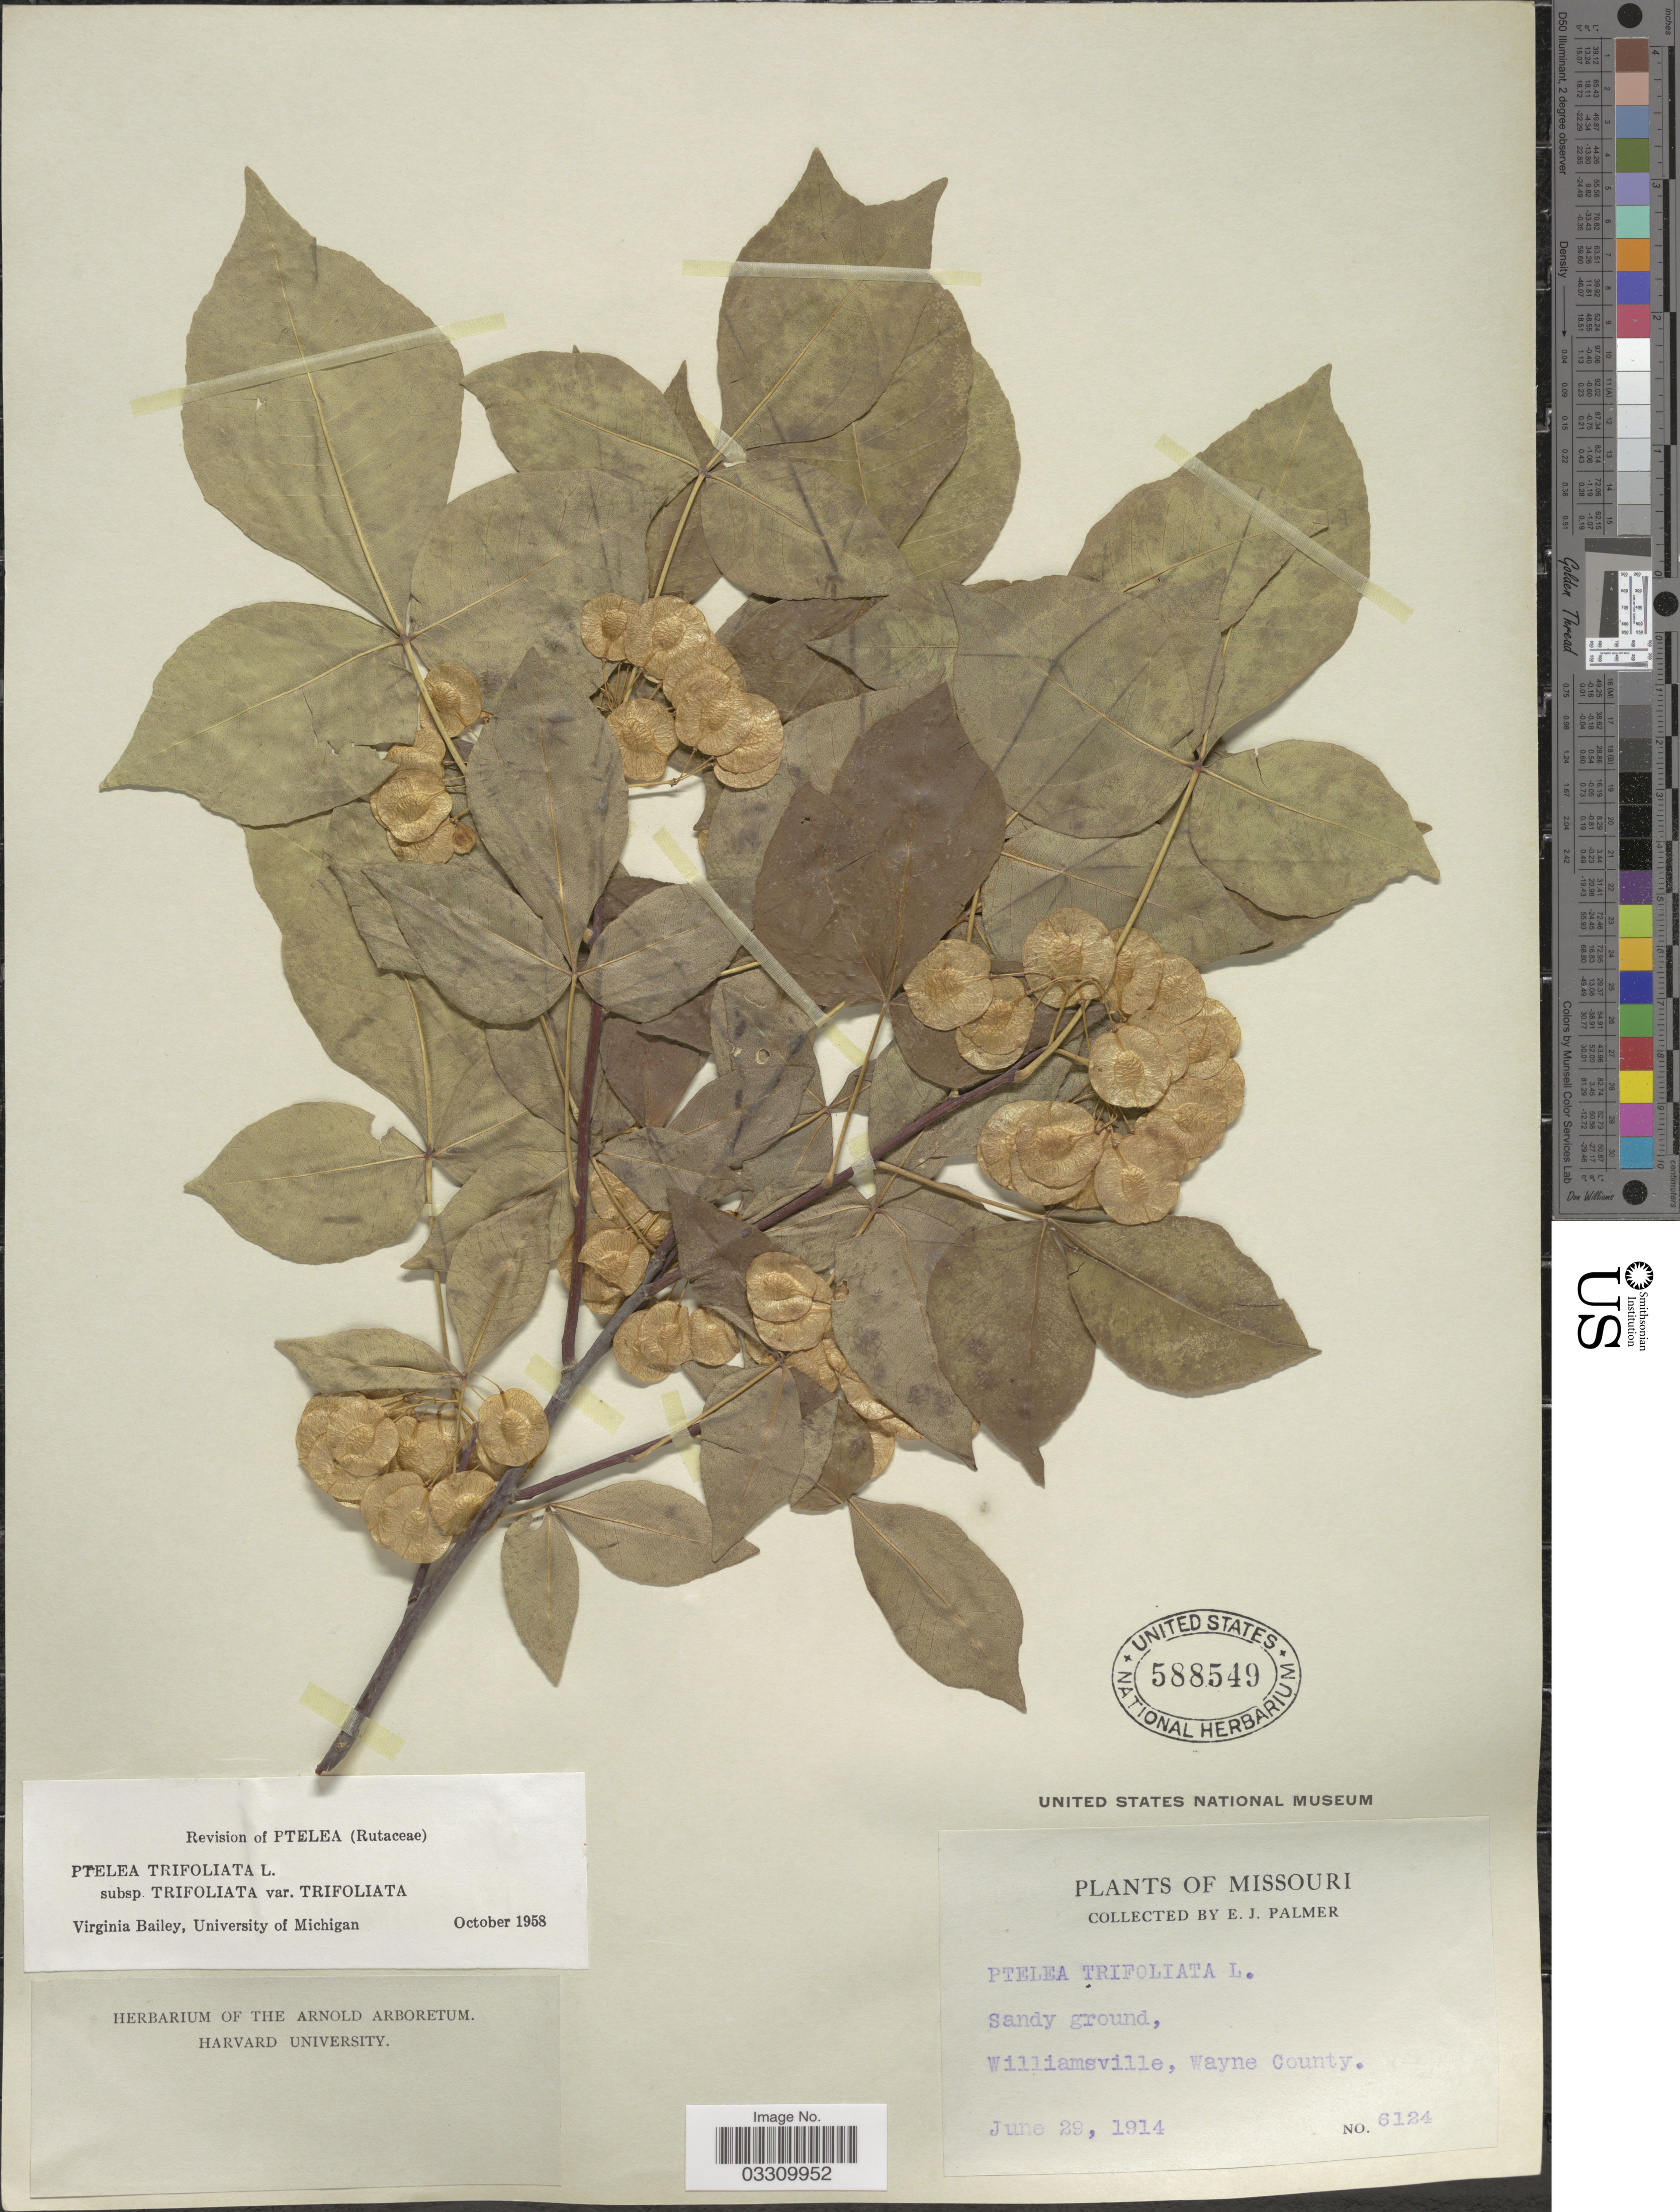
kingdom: Plantae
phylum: Tracheophyta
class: Magnoliopsida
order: Sapindales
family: Rutaceae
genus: Ptelea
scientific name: Ptelea trifoliata var. trifoliata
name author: L.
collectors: E. J. Palmer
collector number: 6124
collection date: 1914-06-29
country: United States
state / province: Missouri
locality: Williamsville, Wayne County.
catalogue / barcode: US 588549